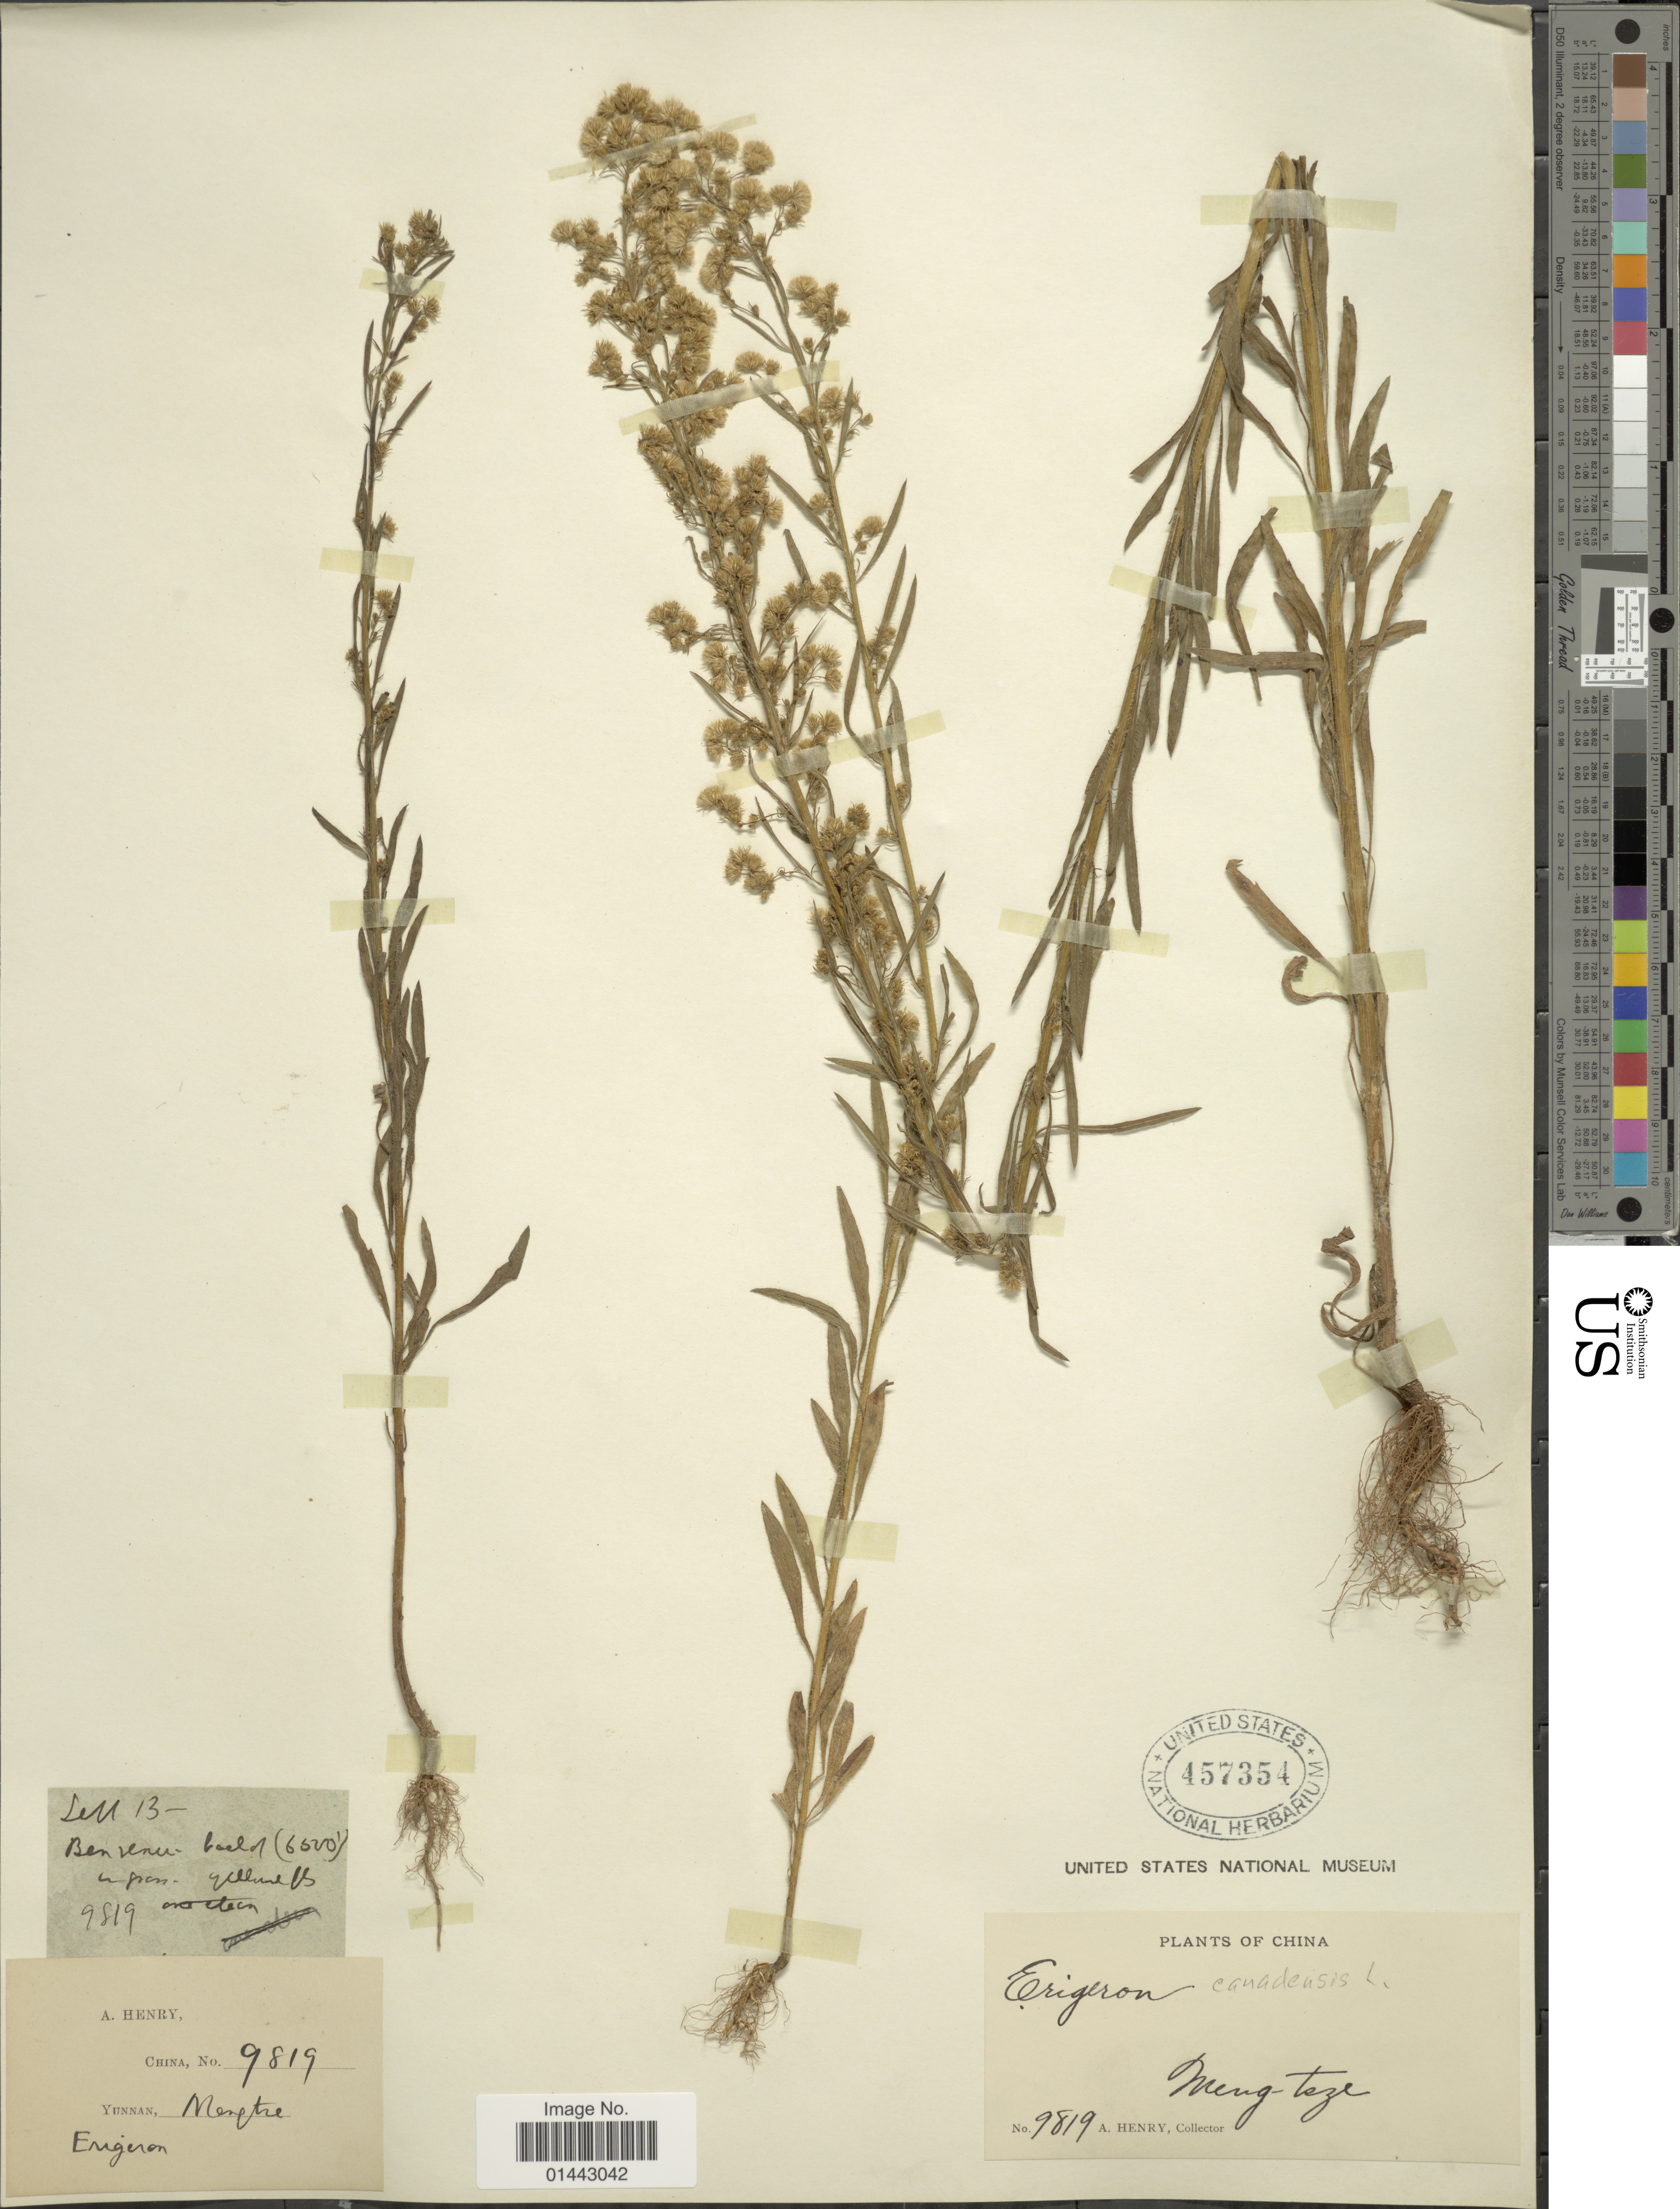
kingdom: Plantae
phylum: Tracheophyta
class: Magnoliopsida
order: Asterales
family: Asteraceae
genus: Erigeron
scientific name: Erigeron canadensis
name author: L.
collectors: A. Henry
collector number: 9819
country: China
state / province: Yunnan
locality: Meng-tsze, Benvenu - back of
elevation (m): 1829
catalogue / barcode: US 457354